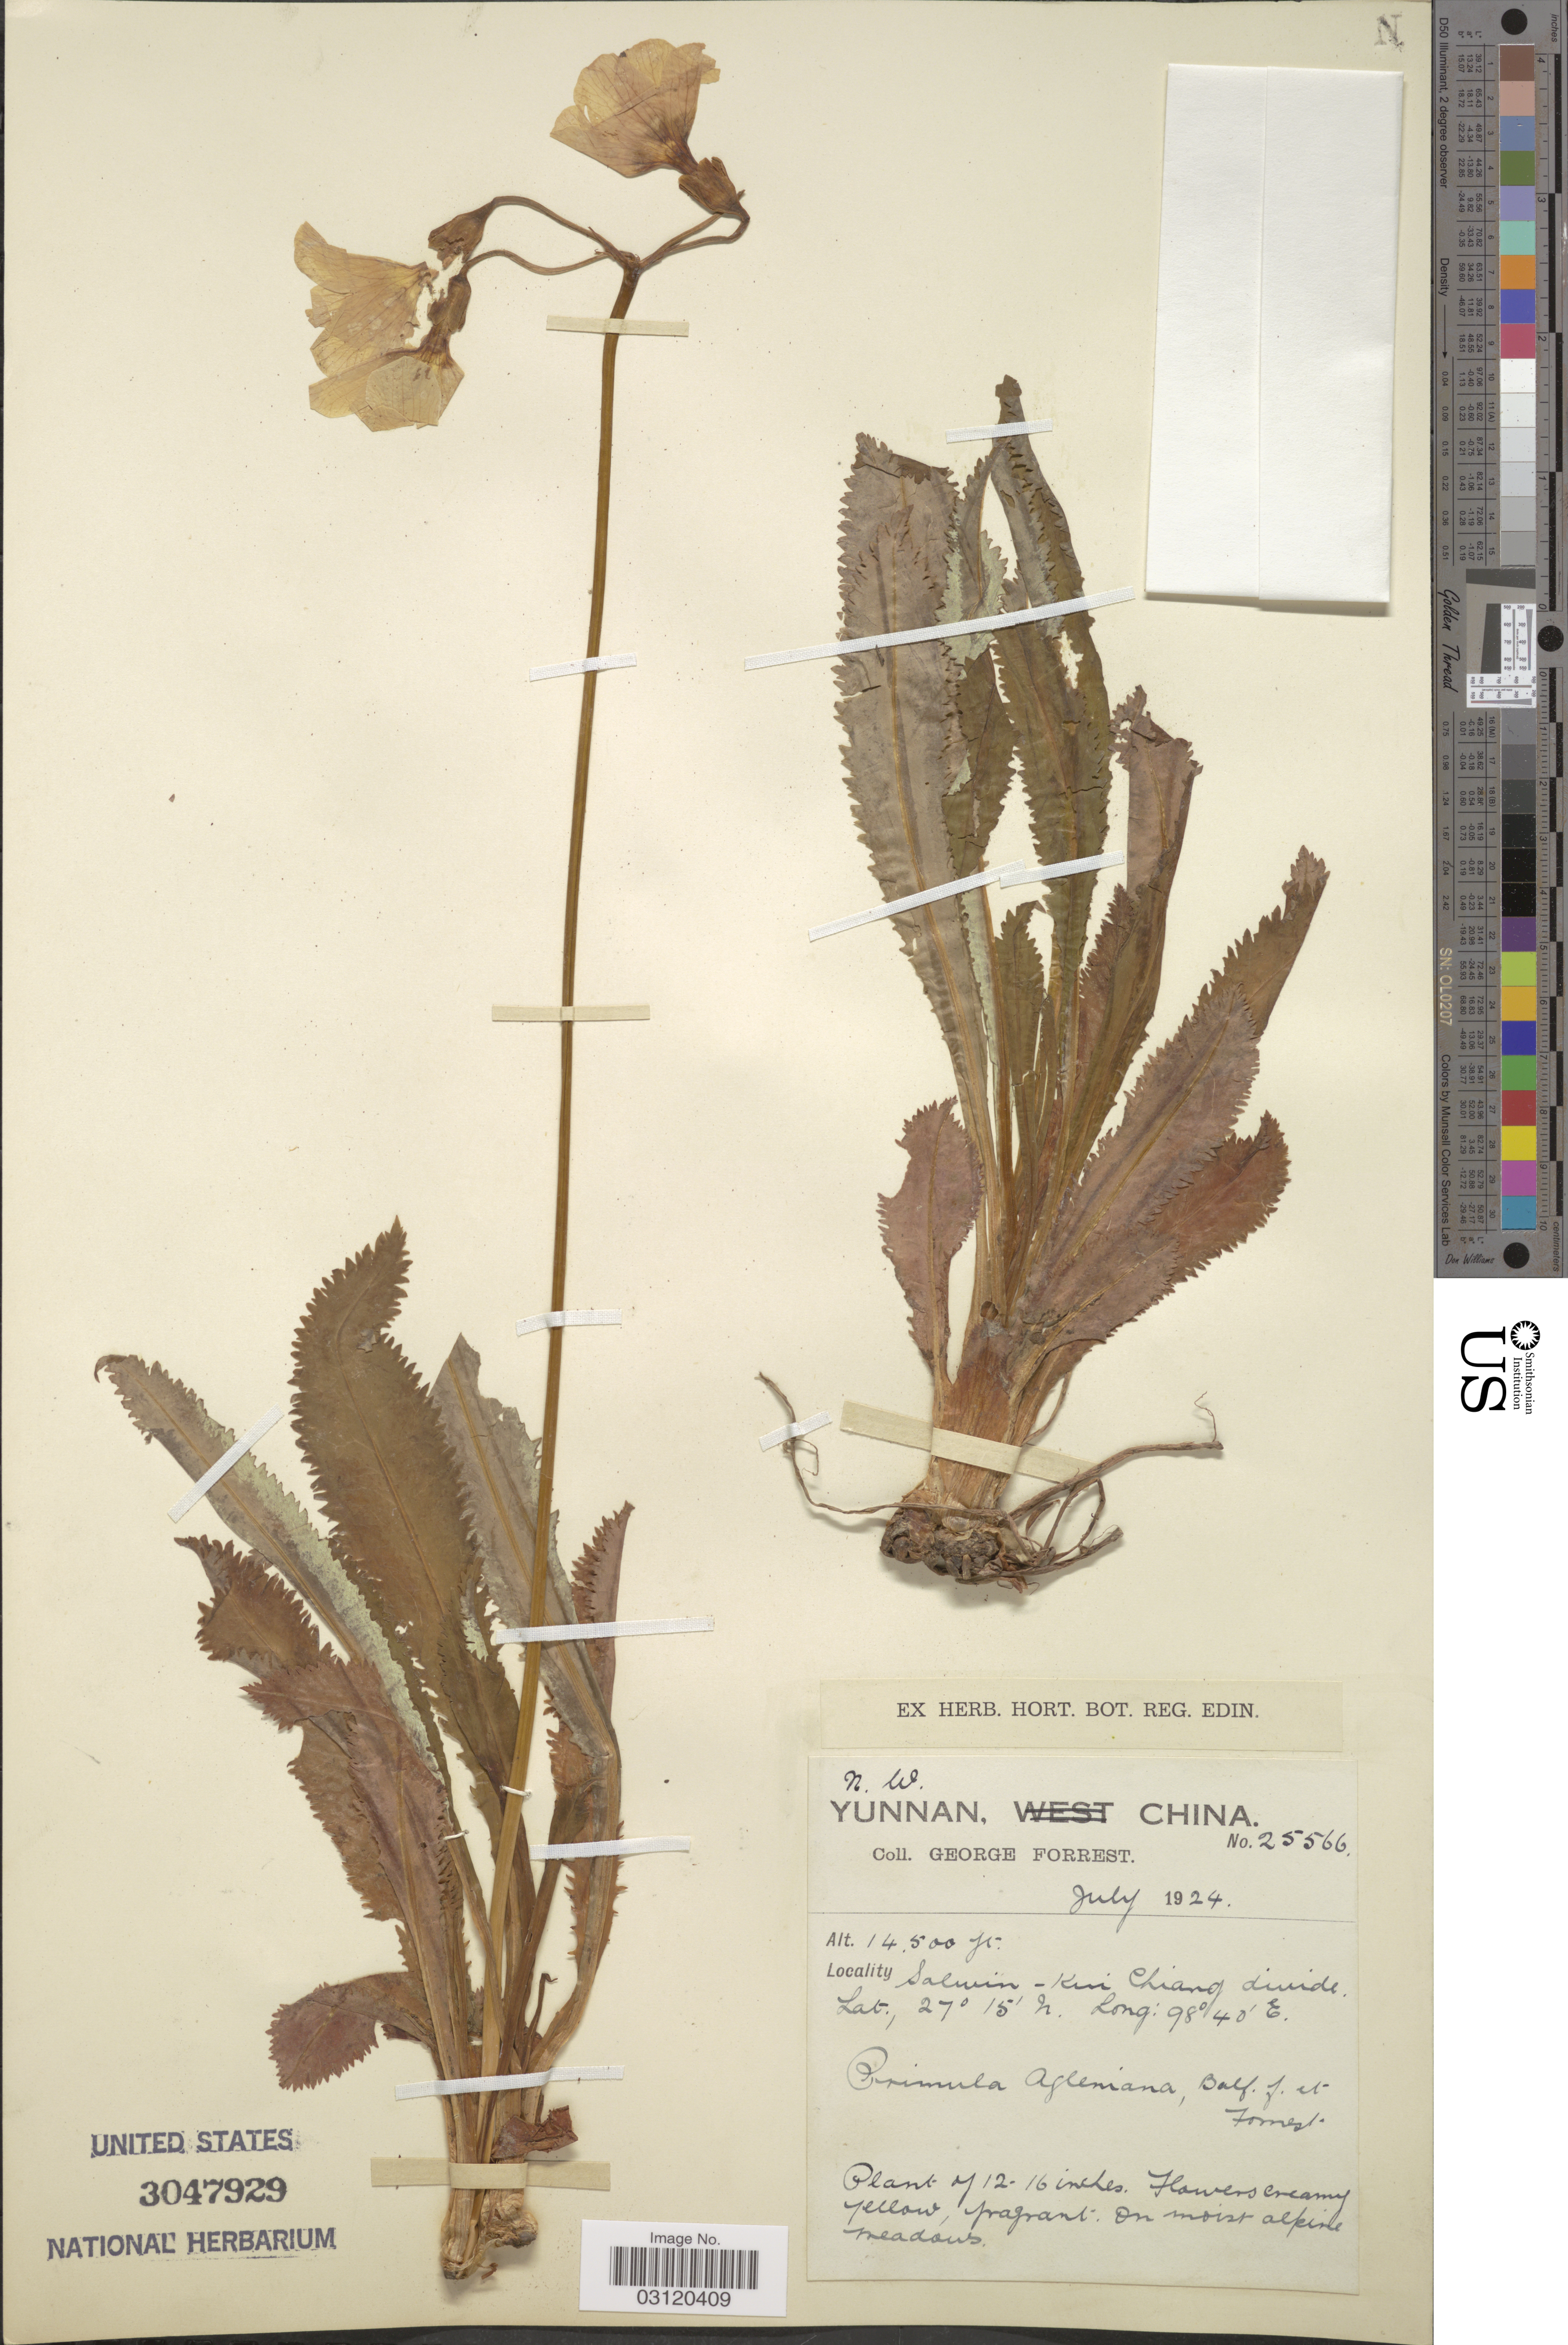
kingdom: Plantae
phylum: Tracheophyta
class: Magnoliopsida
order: Ericales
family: Primulaceae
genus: Primula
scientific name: Primula agleniana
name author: Balf. f. & Forrest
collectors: G. Forrest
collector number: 25566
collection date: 1924-07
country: China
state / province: Yunnan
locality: N.W. Yunnan. Salwin-Kui Chiang divide.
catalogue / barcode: US 3047929